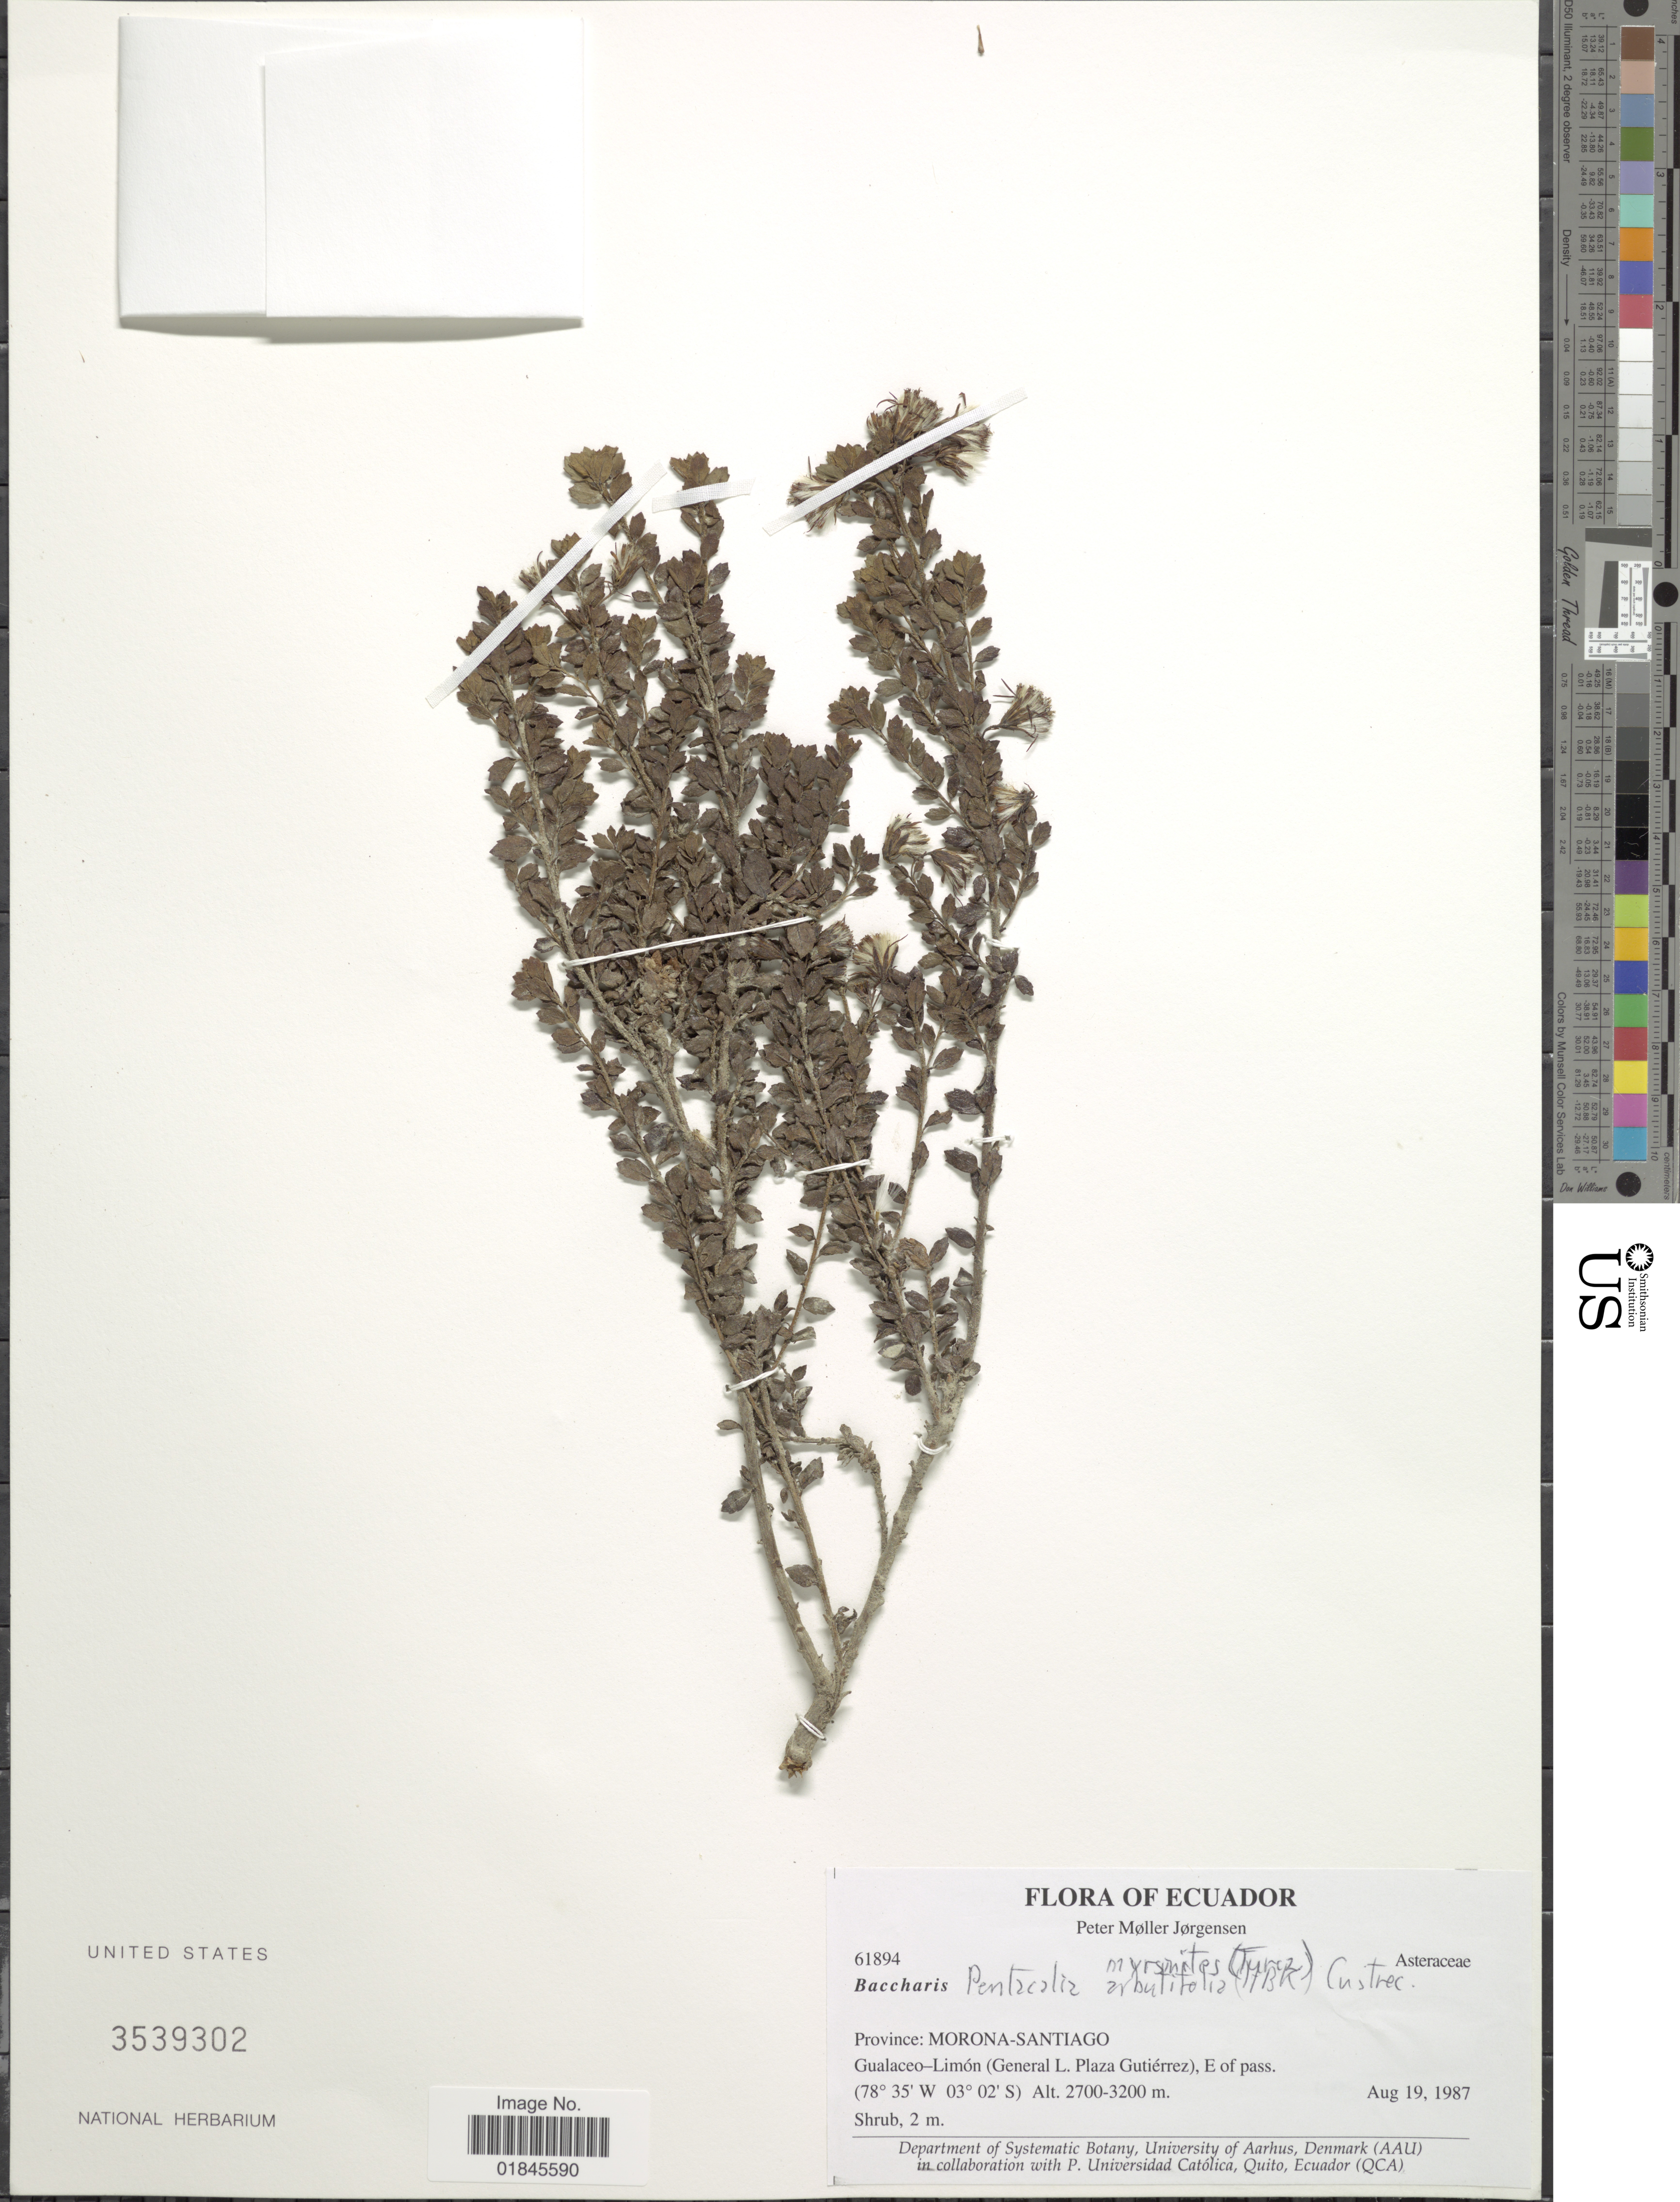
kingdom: Plantae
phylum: Tracheophyta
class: Magnoliopsida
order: Asterales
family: Asteraceae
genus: Pentacalia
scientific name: Pentacalia myrsinites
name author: (Turcz.) Cuatrec.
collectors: P. M. Jørgensen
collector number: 61894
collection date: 1987-08-19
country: Ecuador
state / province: Morona-Santiago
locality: Province: Morona - Santiago. Gualaceo - Limón (General L. Plaza Gutiérrez), E of pass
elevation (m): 2700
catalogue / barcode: US 3539302